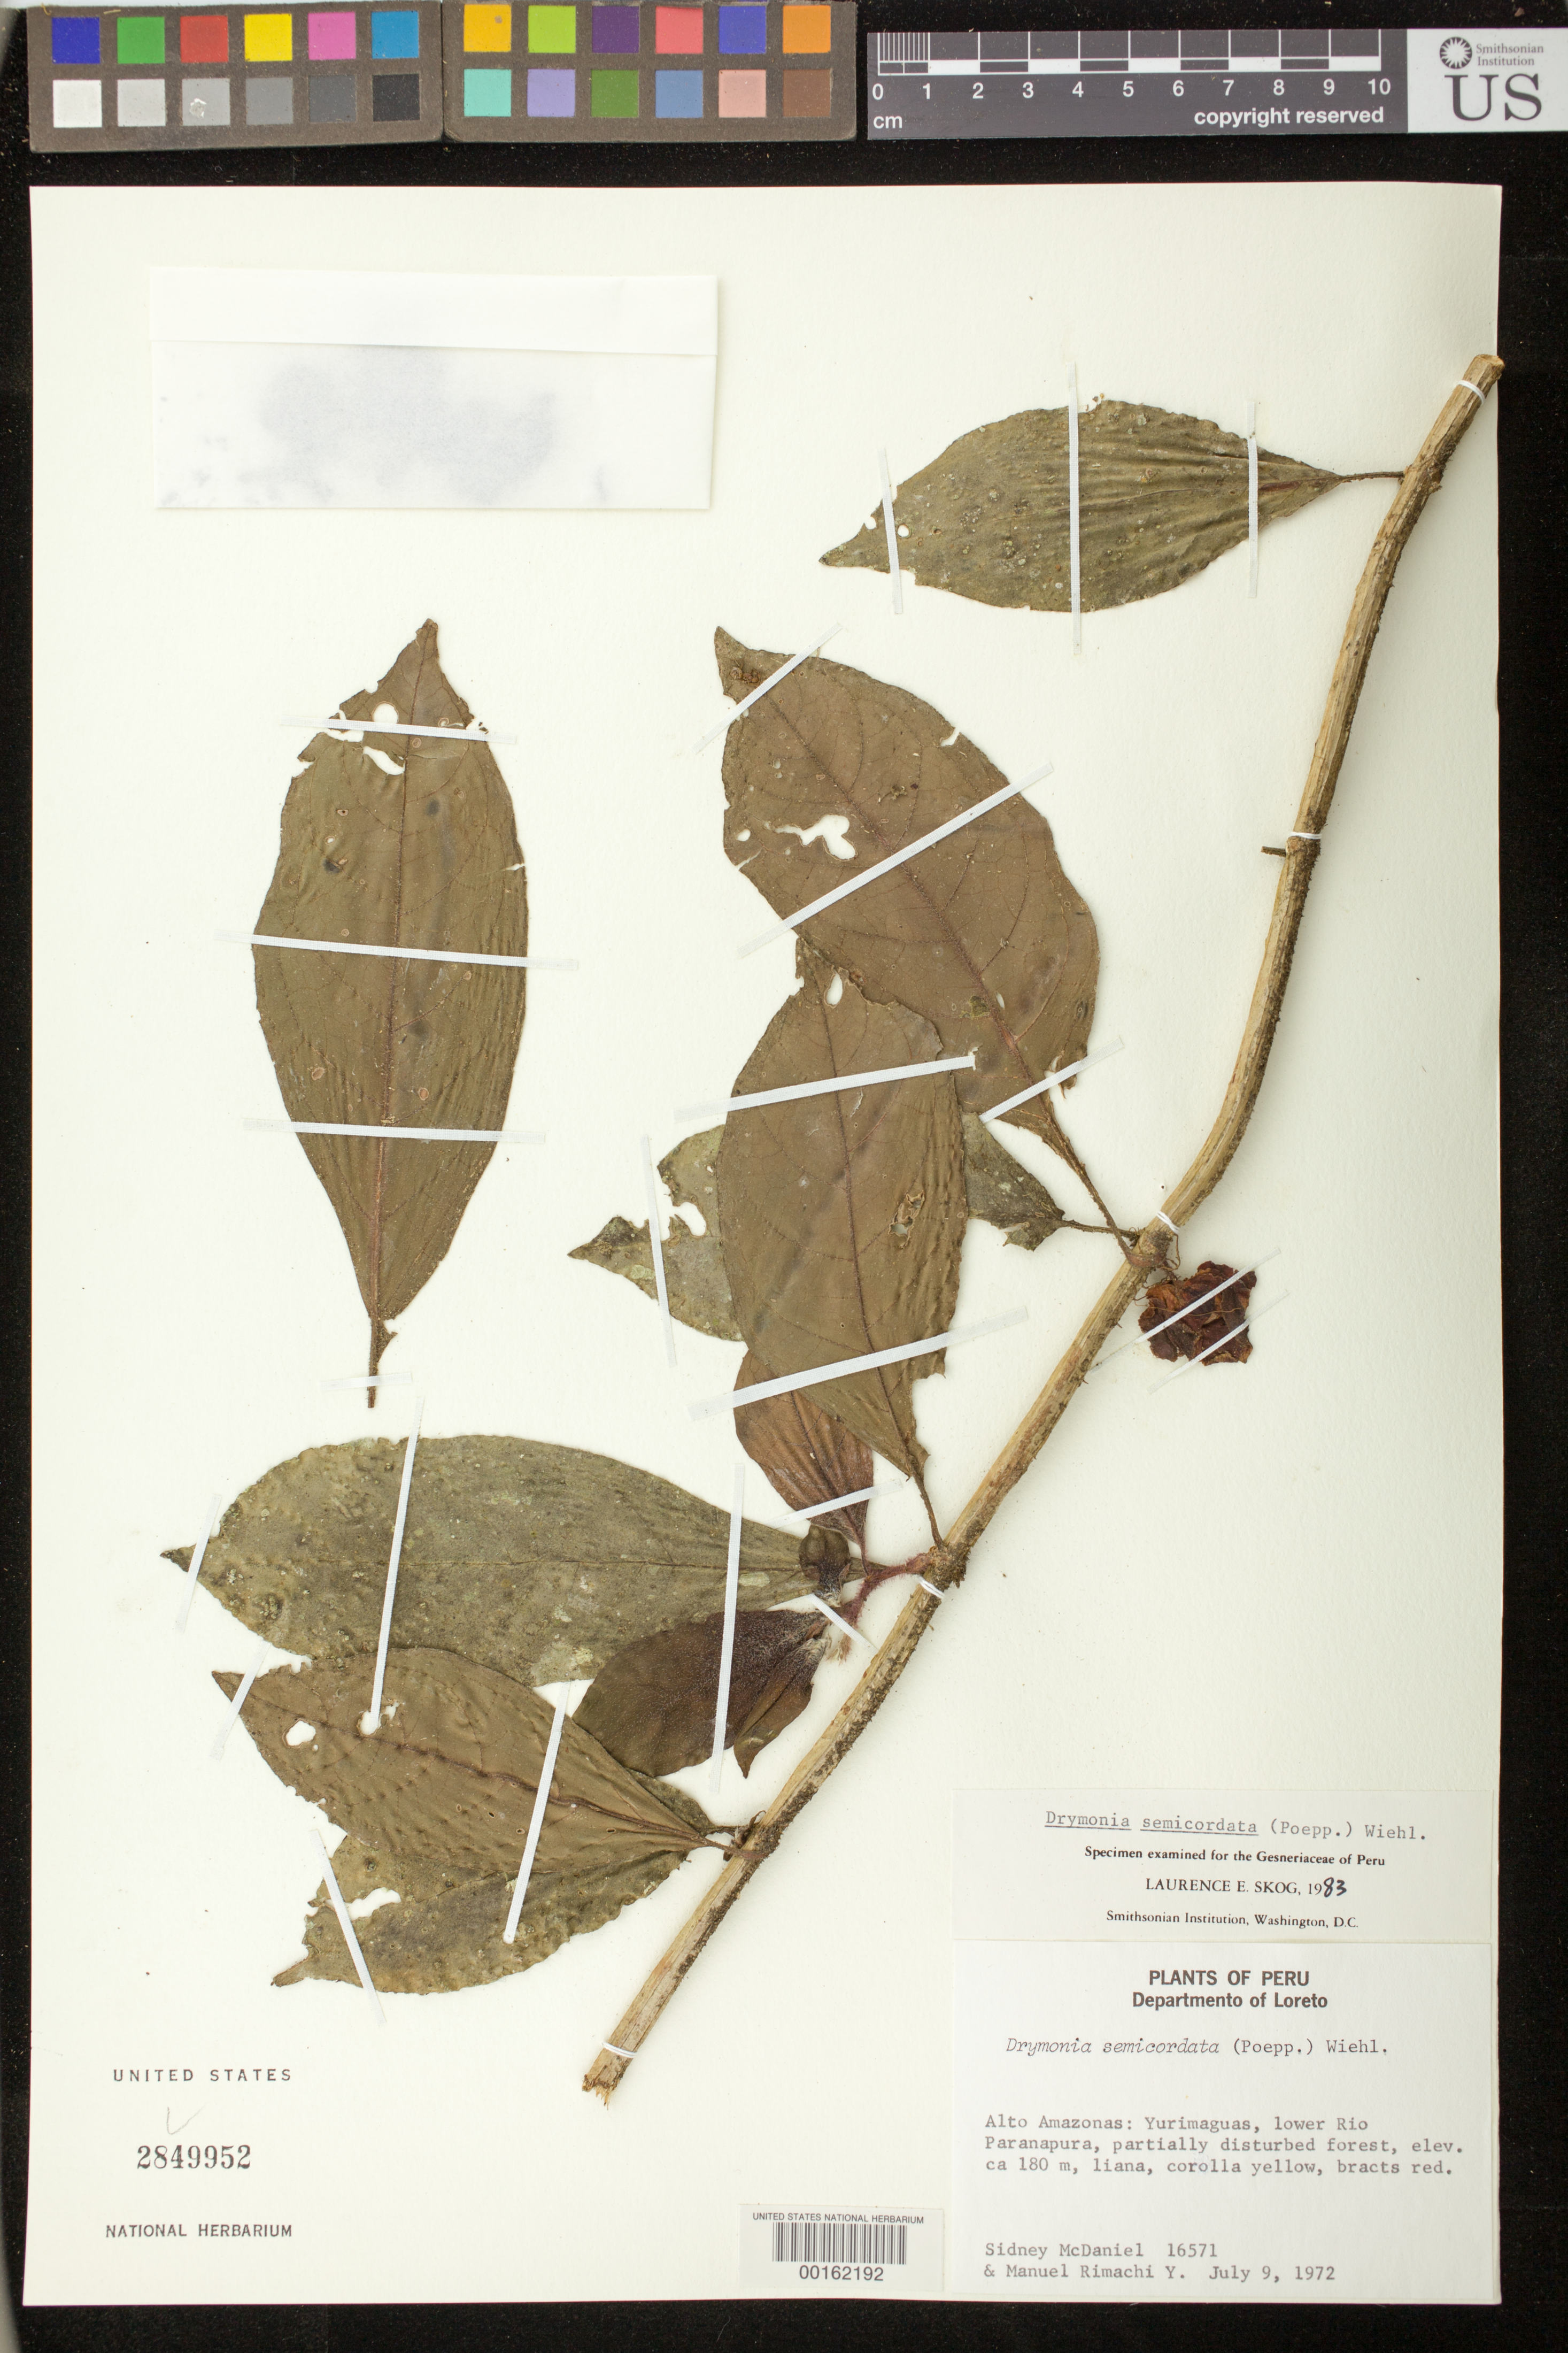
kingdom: Plantae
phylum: Tracheophyta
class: Magnoliopsida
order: Lamiales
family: Gesneriaceae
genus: Drymonia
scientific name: Drymonia semicordata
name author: (Poepp.) Wiehler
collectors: S. McDaniel & M. Rimachi Y.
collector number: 16571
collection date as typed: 09 Jul 1972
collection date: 1972-07-09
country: Peru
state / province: Loreto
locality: Prov. Alto Amazonas; Yurimaguas, lower Rio Paranapura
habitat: Partially disturbed forest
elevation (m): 180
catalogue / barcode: US 2849952